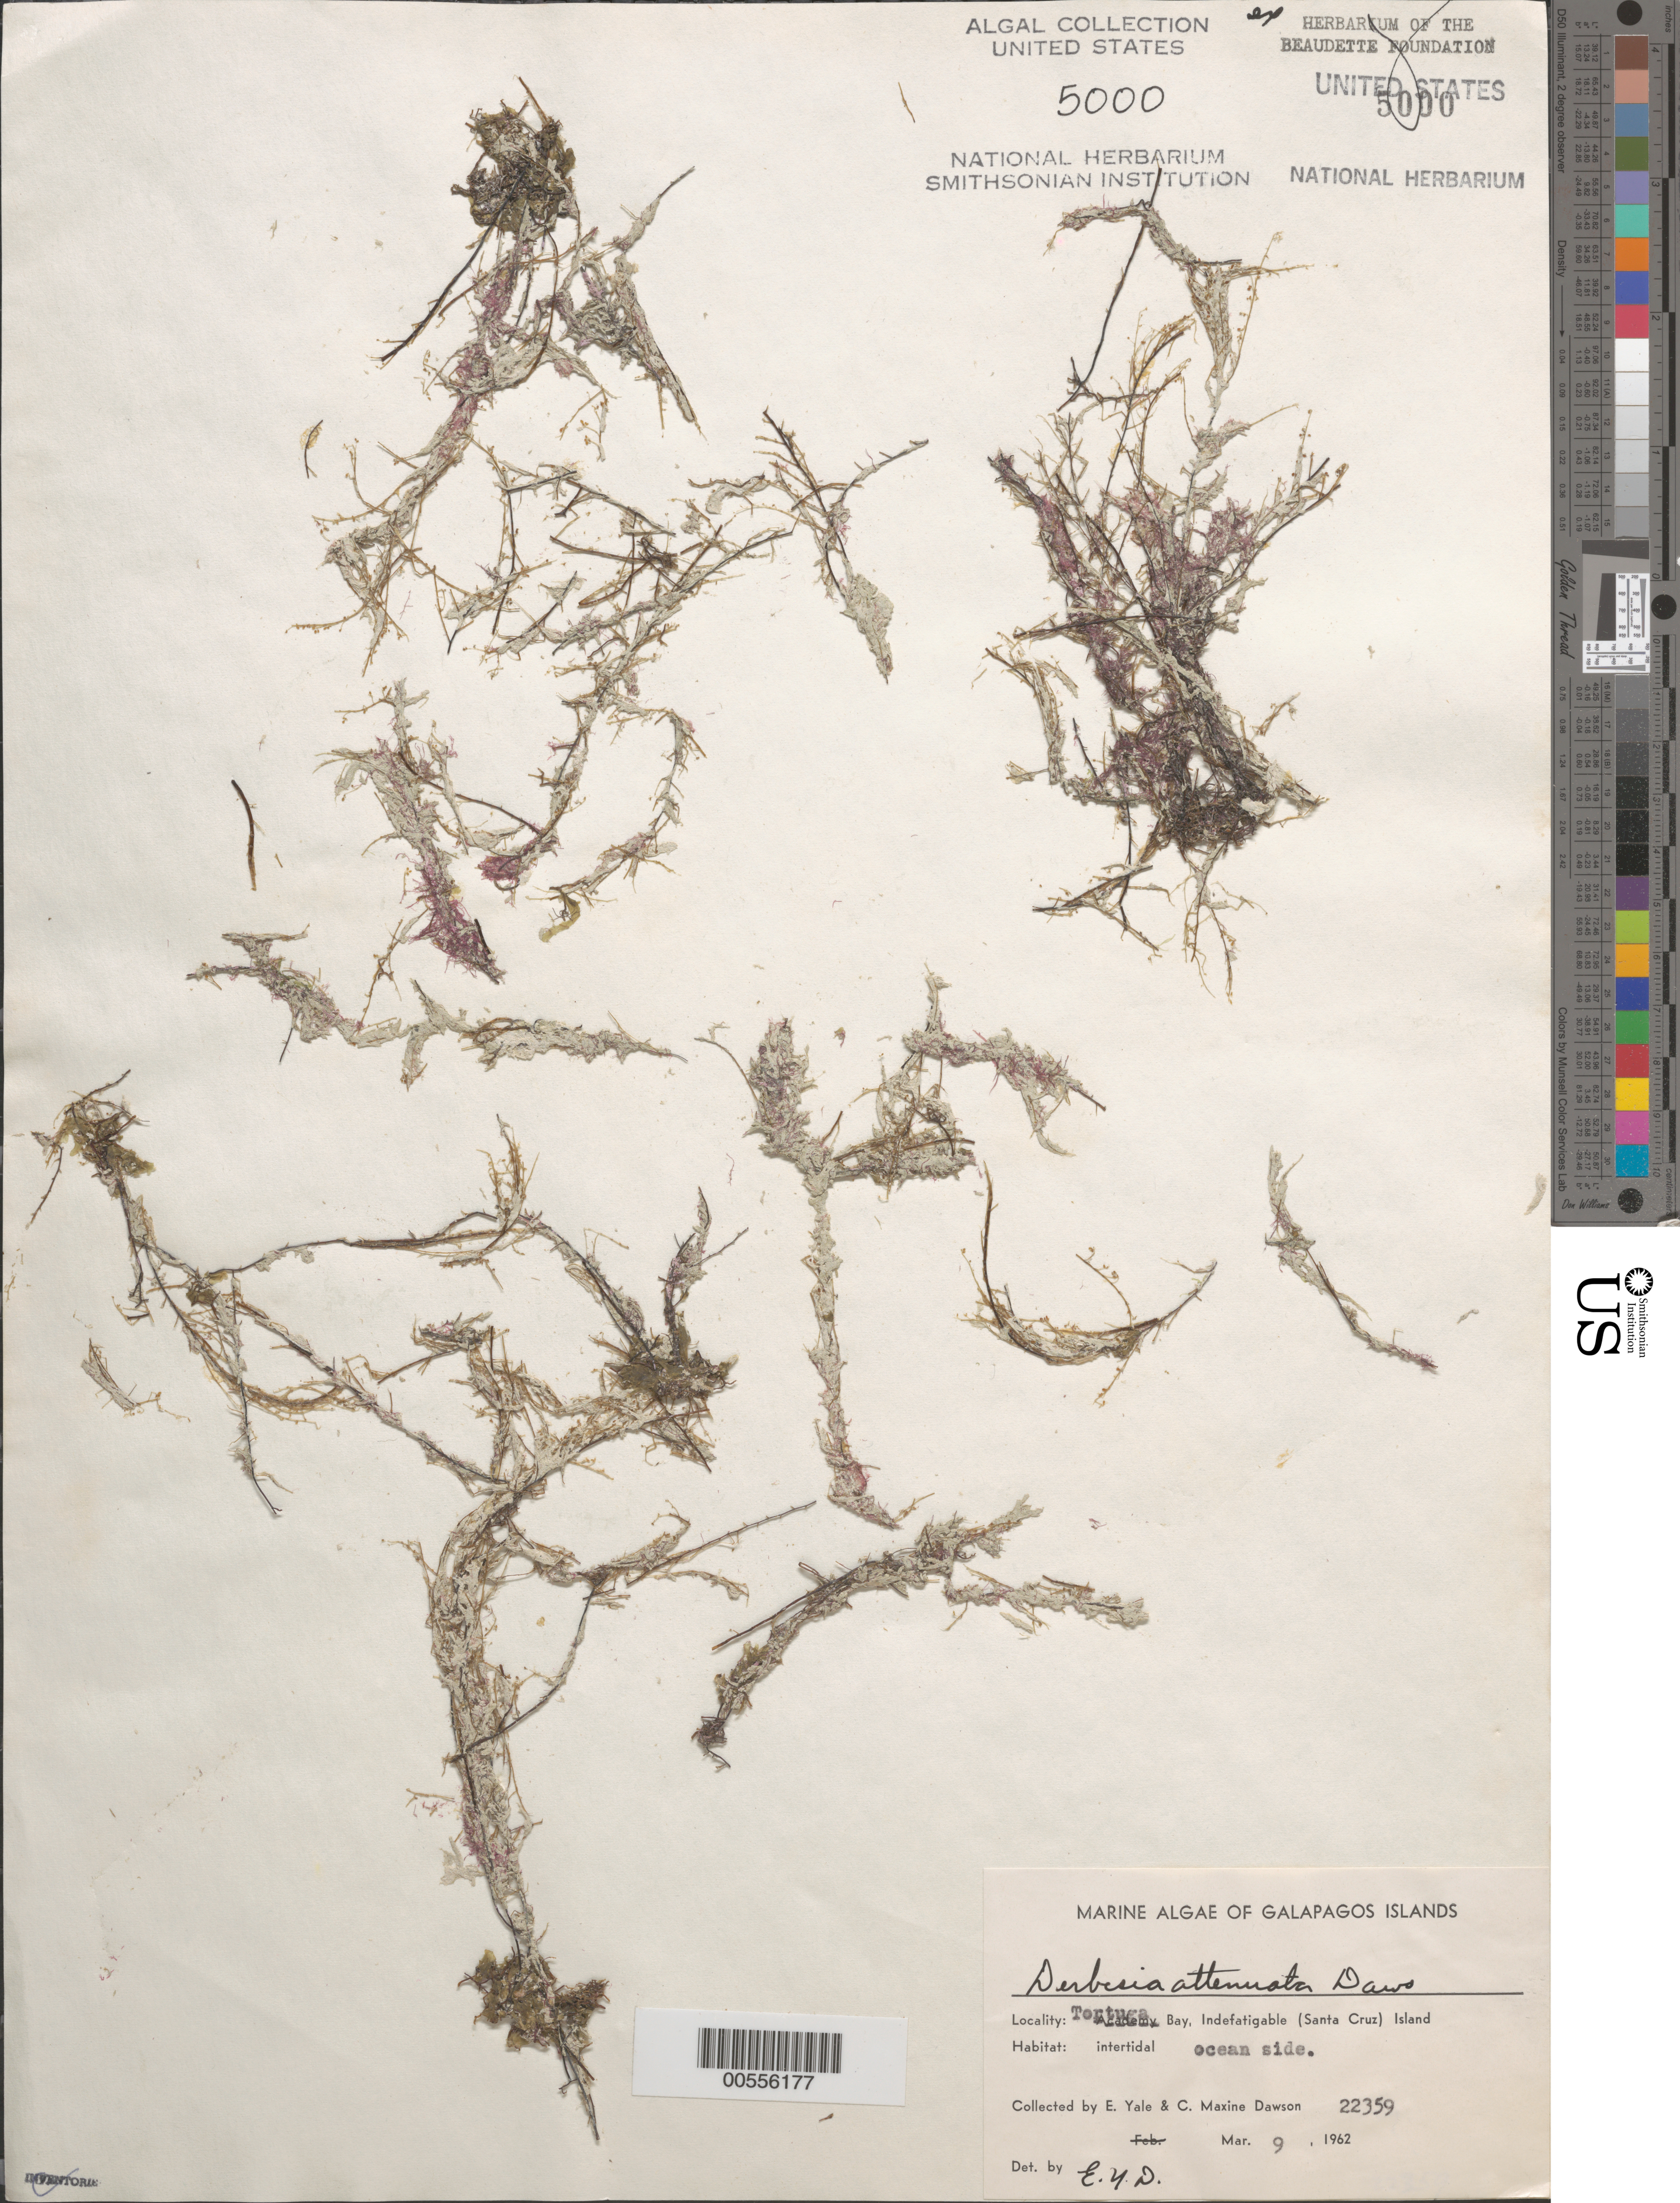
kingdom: Plantae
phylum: Chlorophyta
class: Ulvophyceae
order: Bryopsidales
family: Derbesiaceae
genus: Derbesia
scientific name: Derbesia attenuata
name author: E.Y. Dawson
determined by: Dawson, E. Y.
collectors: E. Y. Dawson & C. M. Dawson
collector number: EYD 22359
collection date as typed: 09 Mar 1962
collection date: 1962-03-09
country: Ecuador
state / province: Colón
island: Santa Cruz [Indefatigable, Chaves]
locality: Tortuga Bay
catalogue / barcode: US 5000